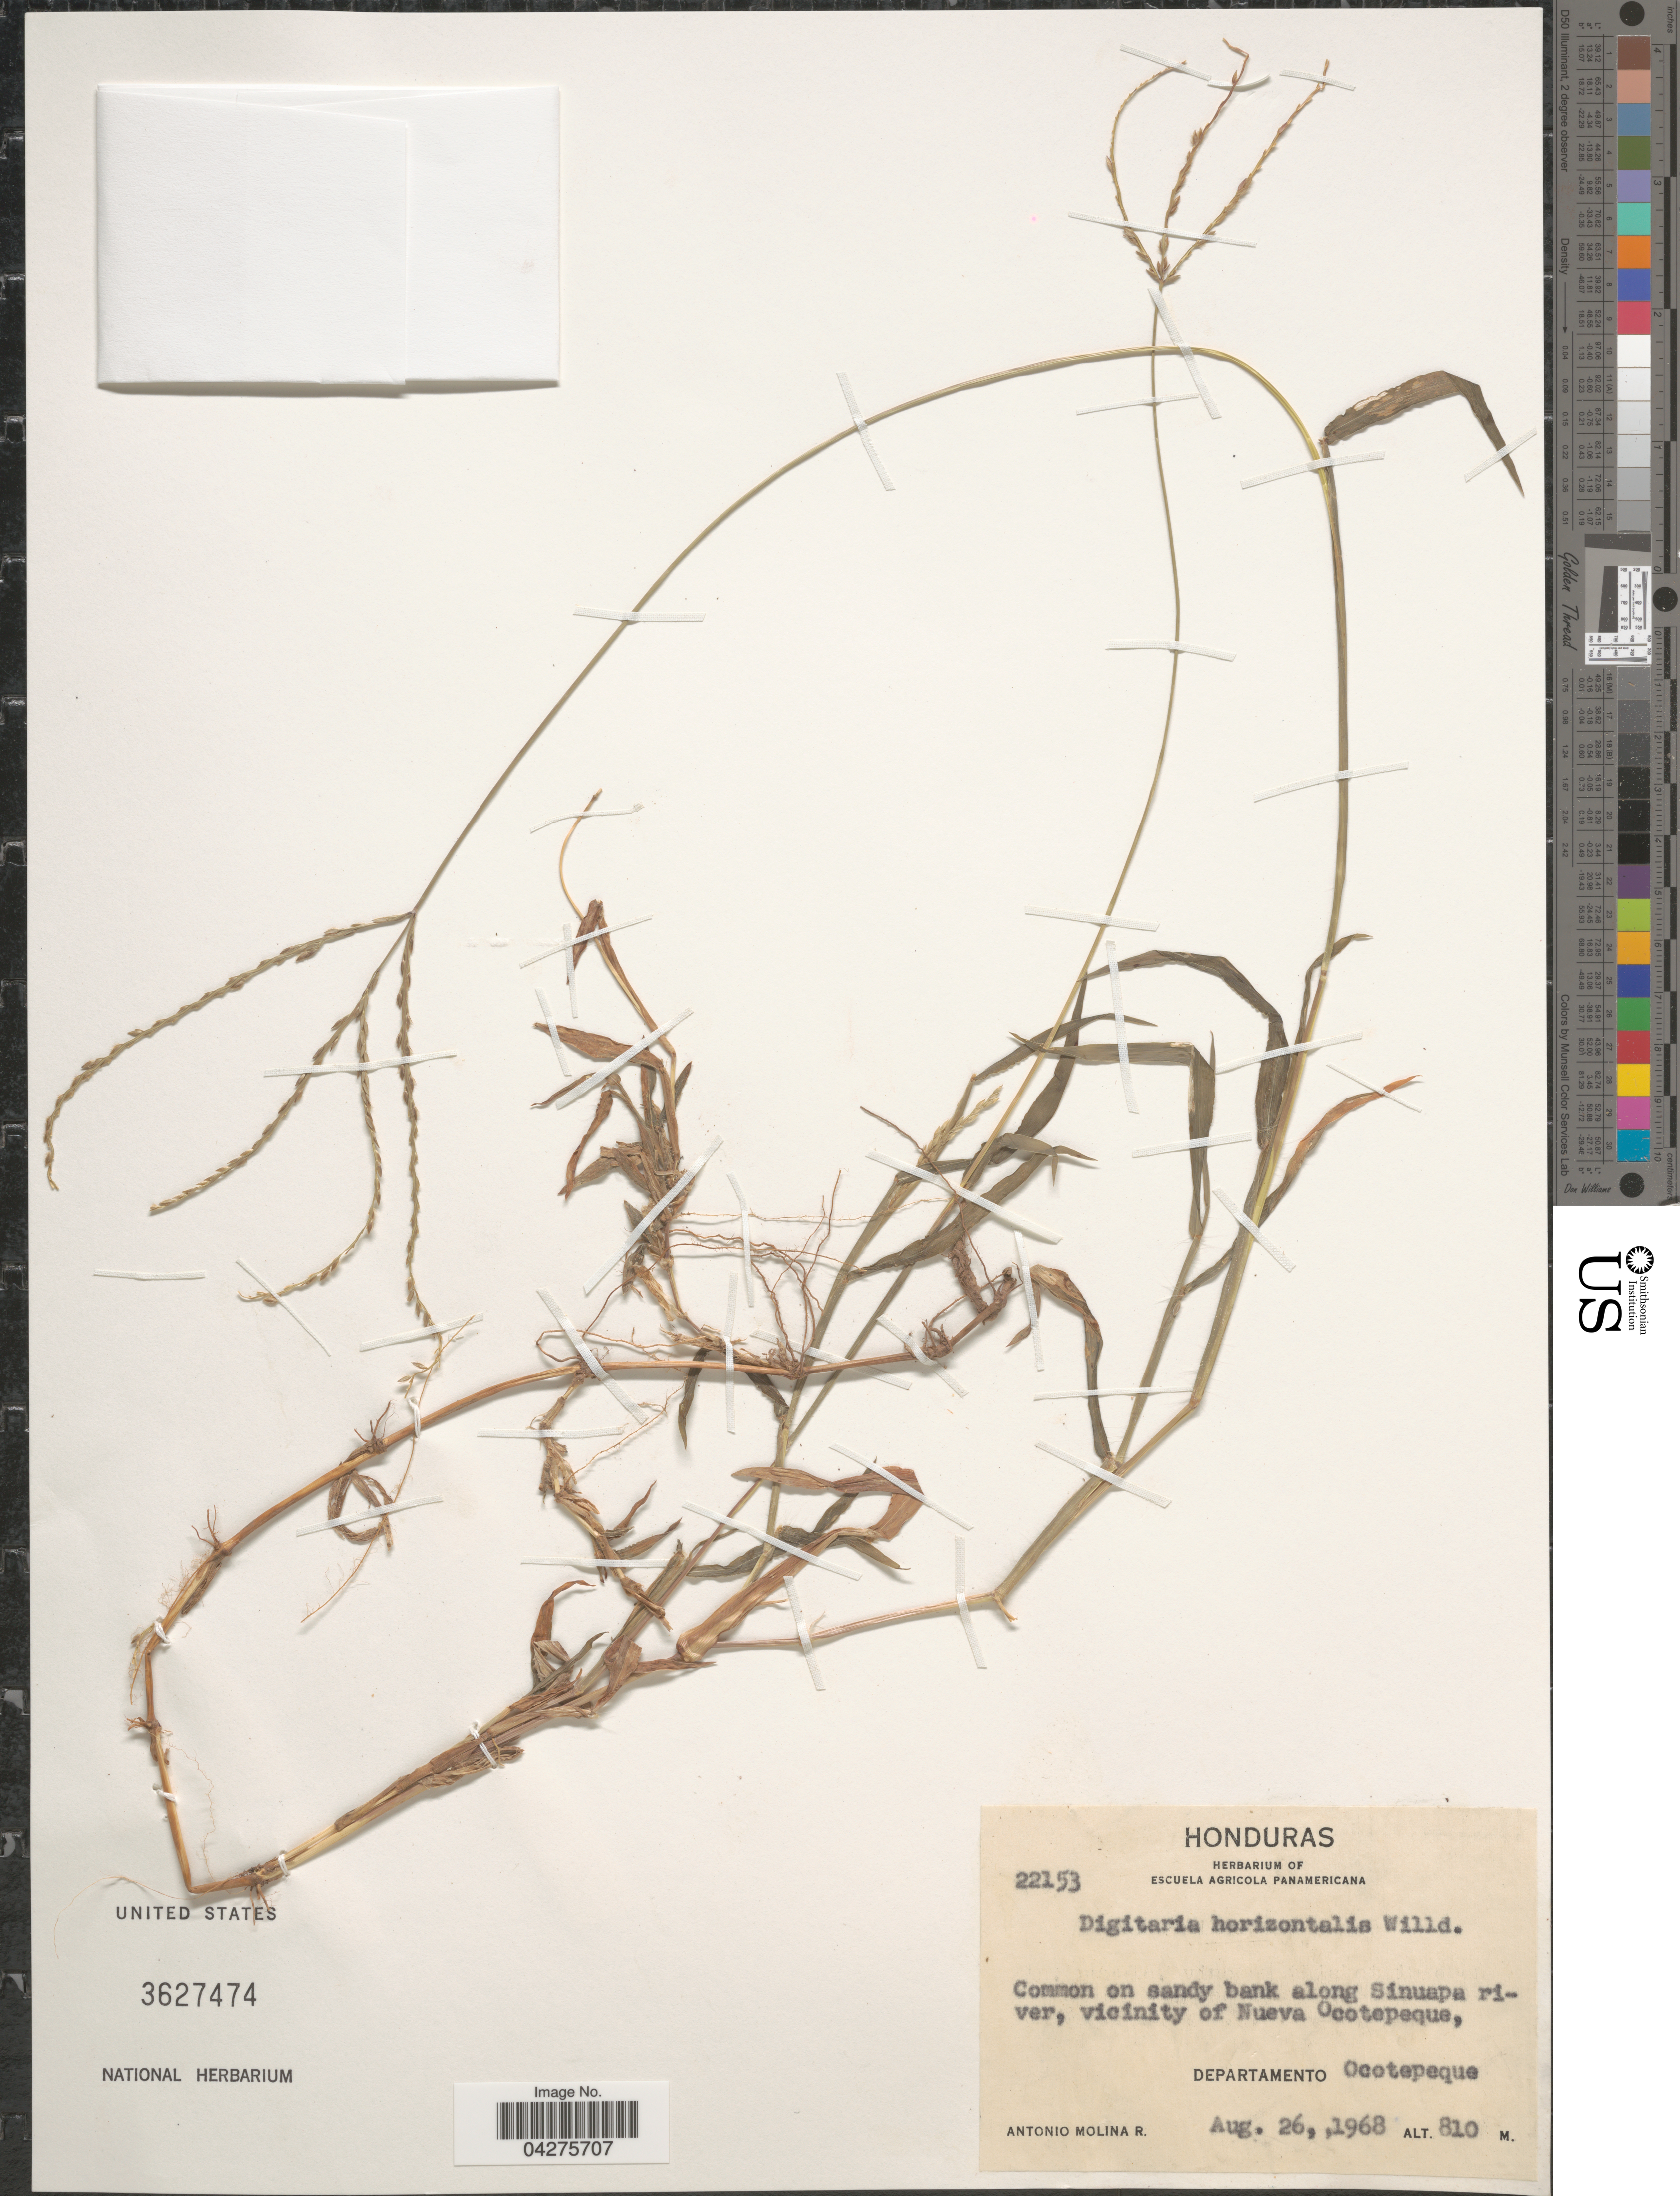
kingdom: Plantae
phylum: Tracheophyta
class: Liliopsida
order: Poales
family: Poaceae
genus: Digitaria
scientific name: Digitaria horizontalis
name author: Willd.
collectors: A. Molina R.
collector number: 22153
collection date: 1968-08-26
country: Honduras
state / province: Ocotepeque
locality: On sandy bank along Sinuapa river, vicinity of Nueva Ocotepeque, Departamento Ocotepeque.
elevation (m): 810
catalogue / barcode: US 3627474